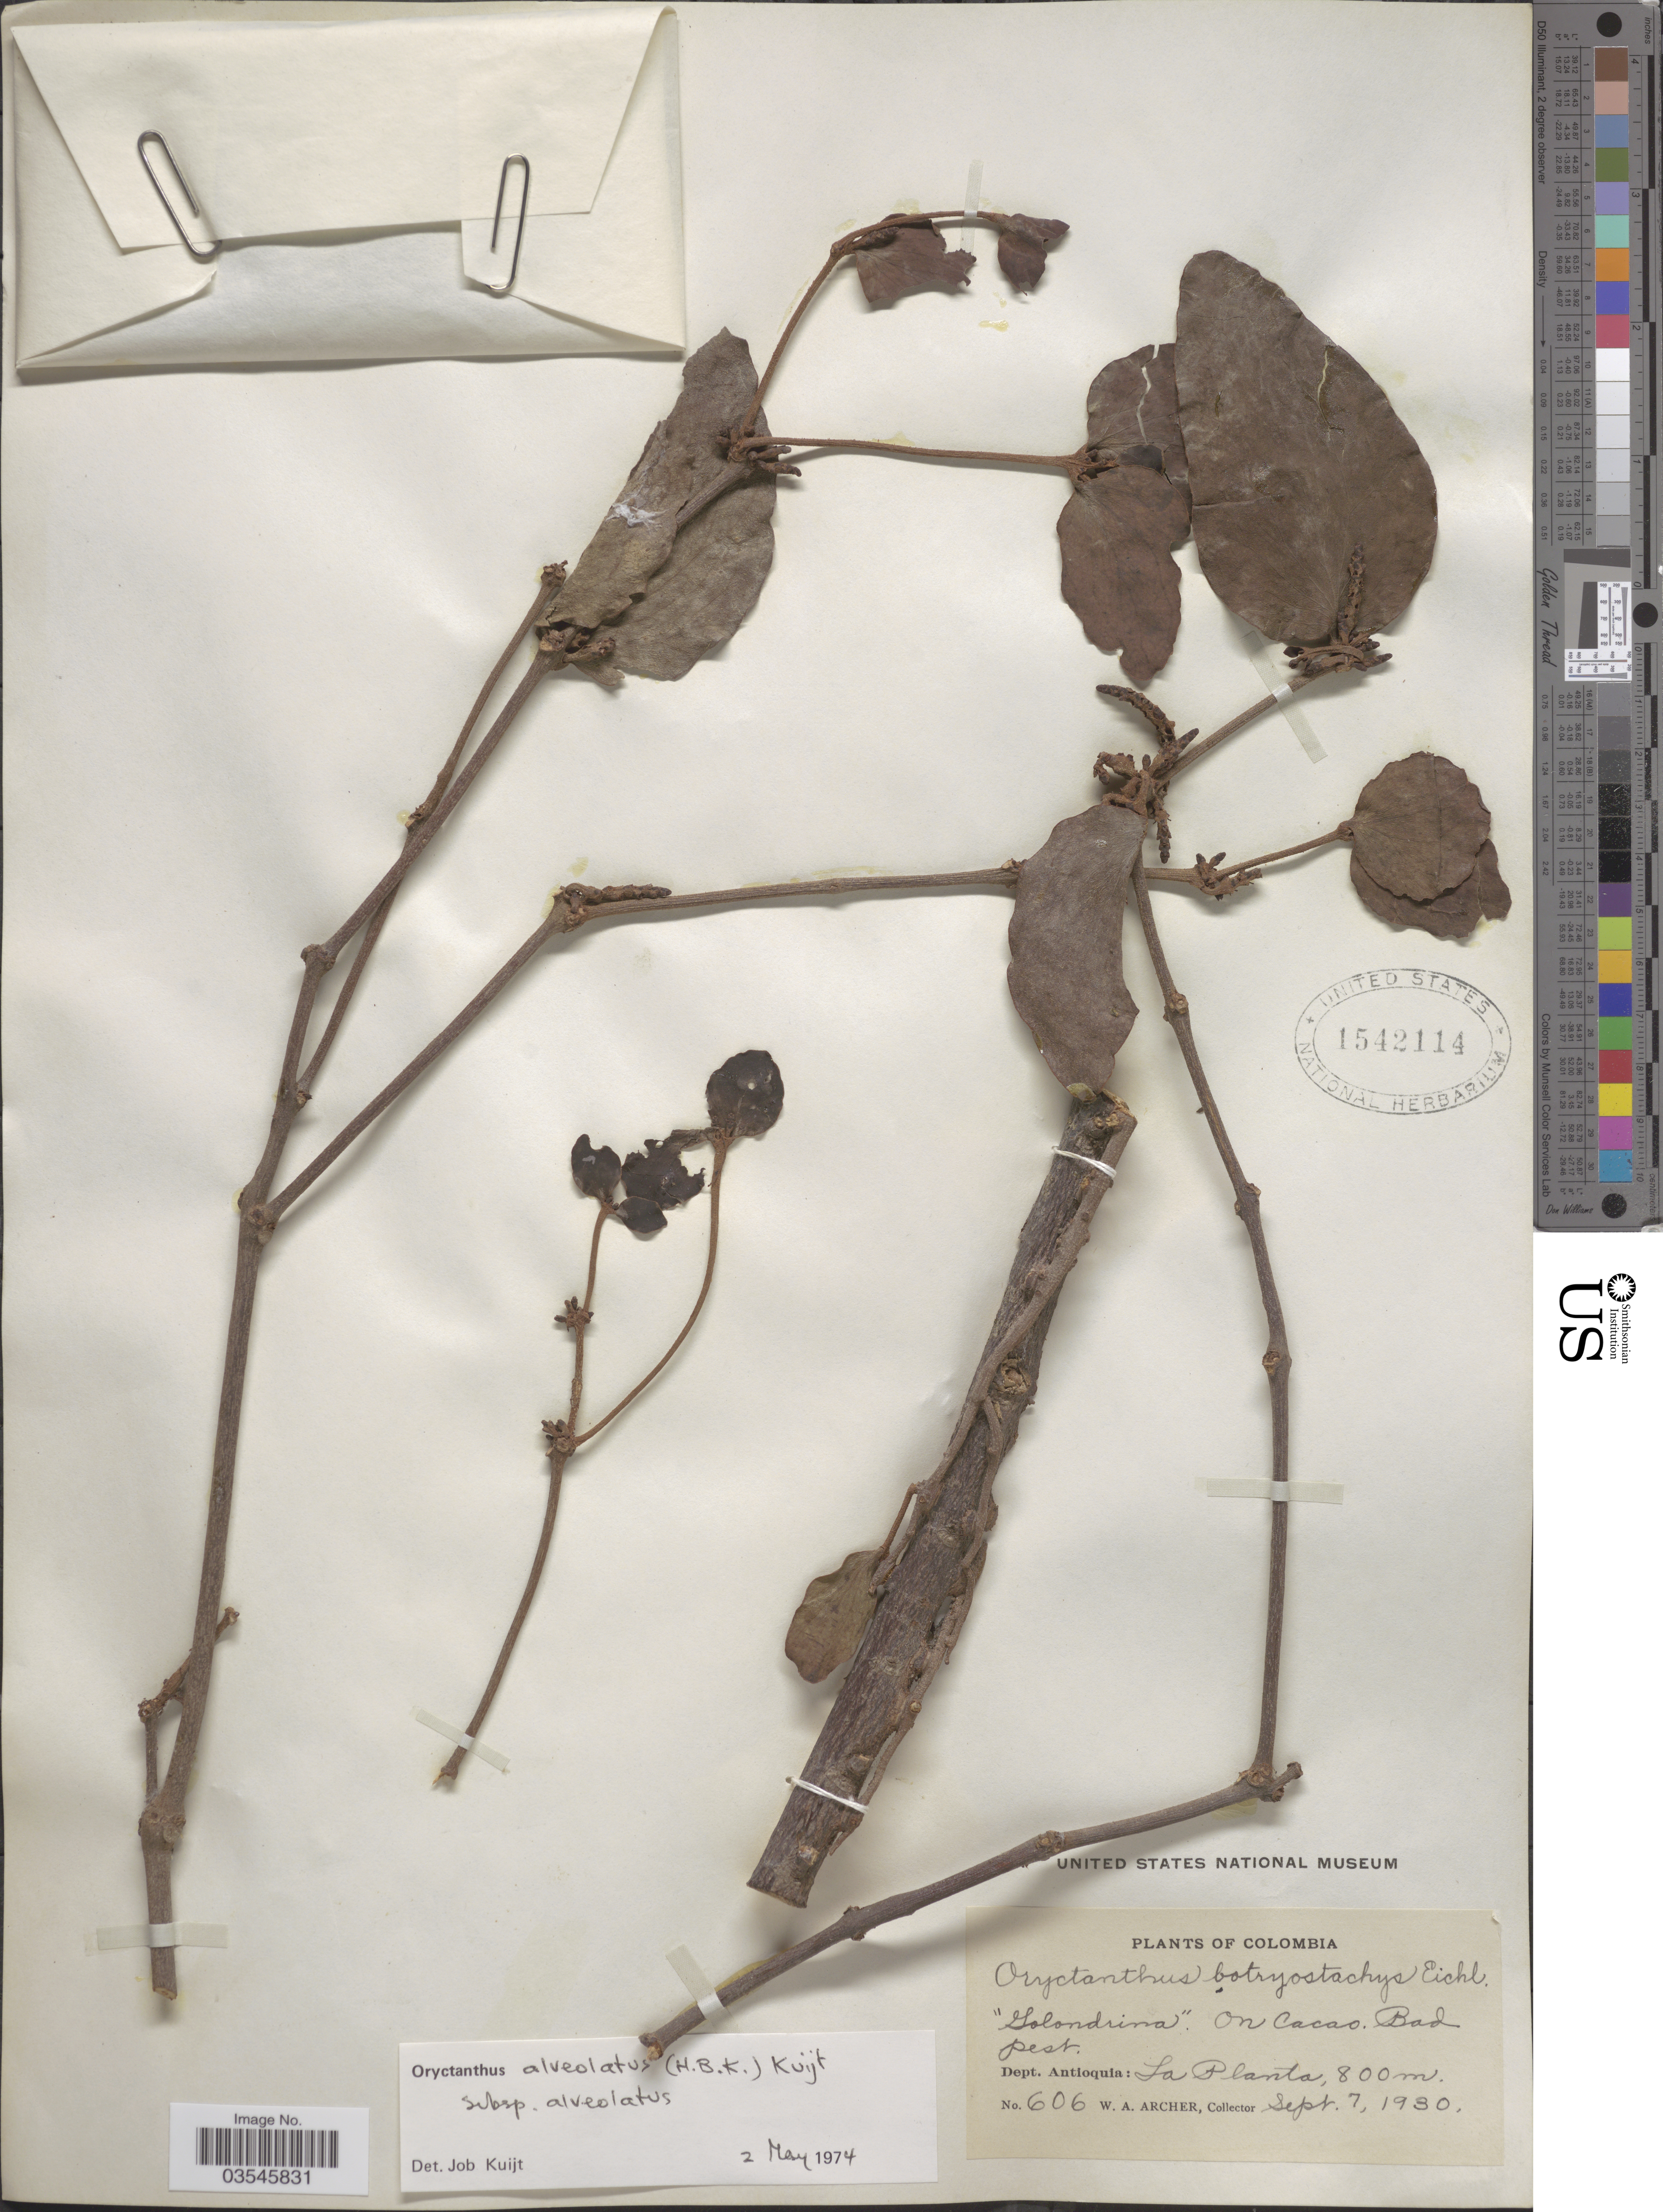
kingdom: Plantae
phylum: Tracheophyta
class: Magnoliopsida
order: Santalales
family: Loranthaceae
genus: Oryctanthus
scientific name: Oryctanthus alveolatus subsp. alveolatus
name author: (Kunth) Kuijt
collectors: W. Archer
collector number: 606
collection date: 1930-09-07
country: Colombia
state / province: Antioquia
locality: Dept. Antioquia: La Planta.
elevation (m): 800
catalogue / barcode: US 1542114